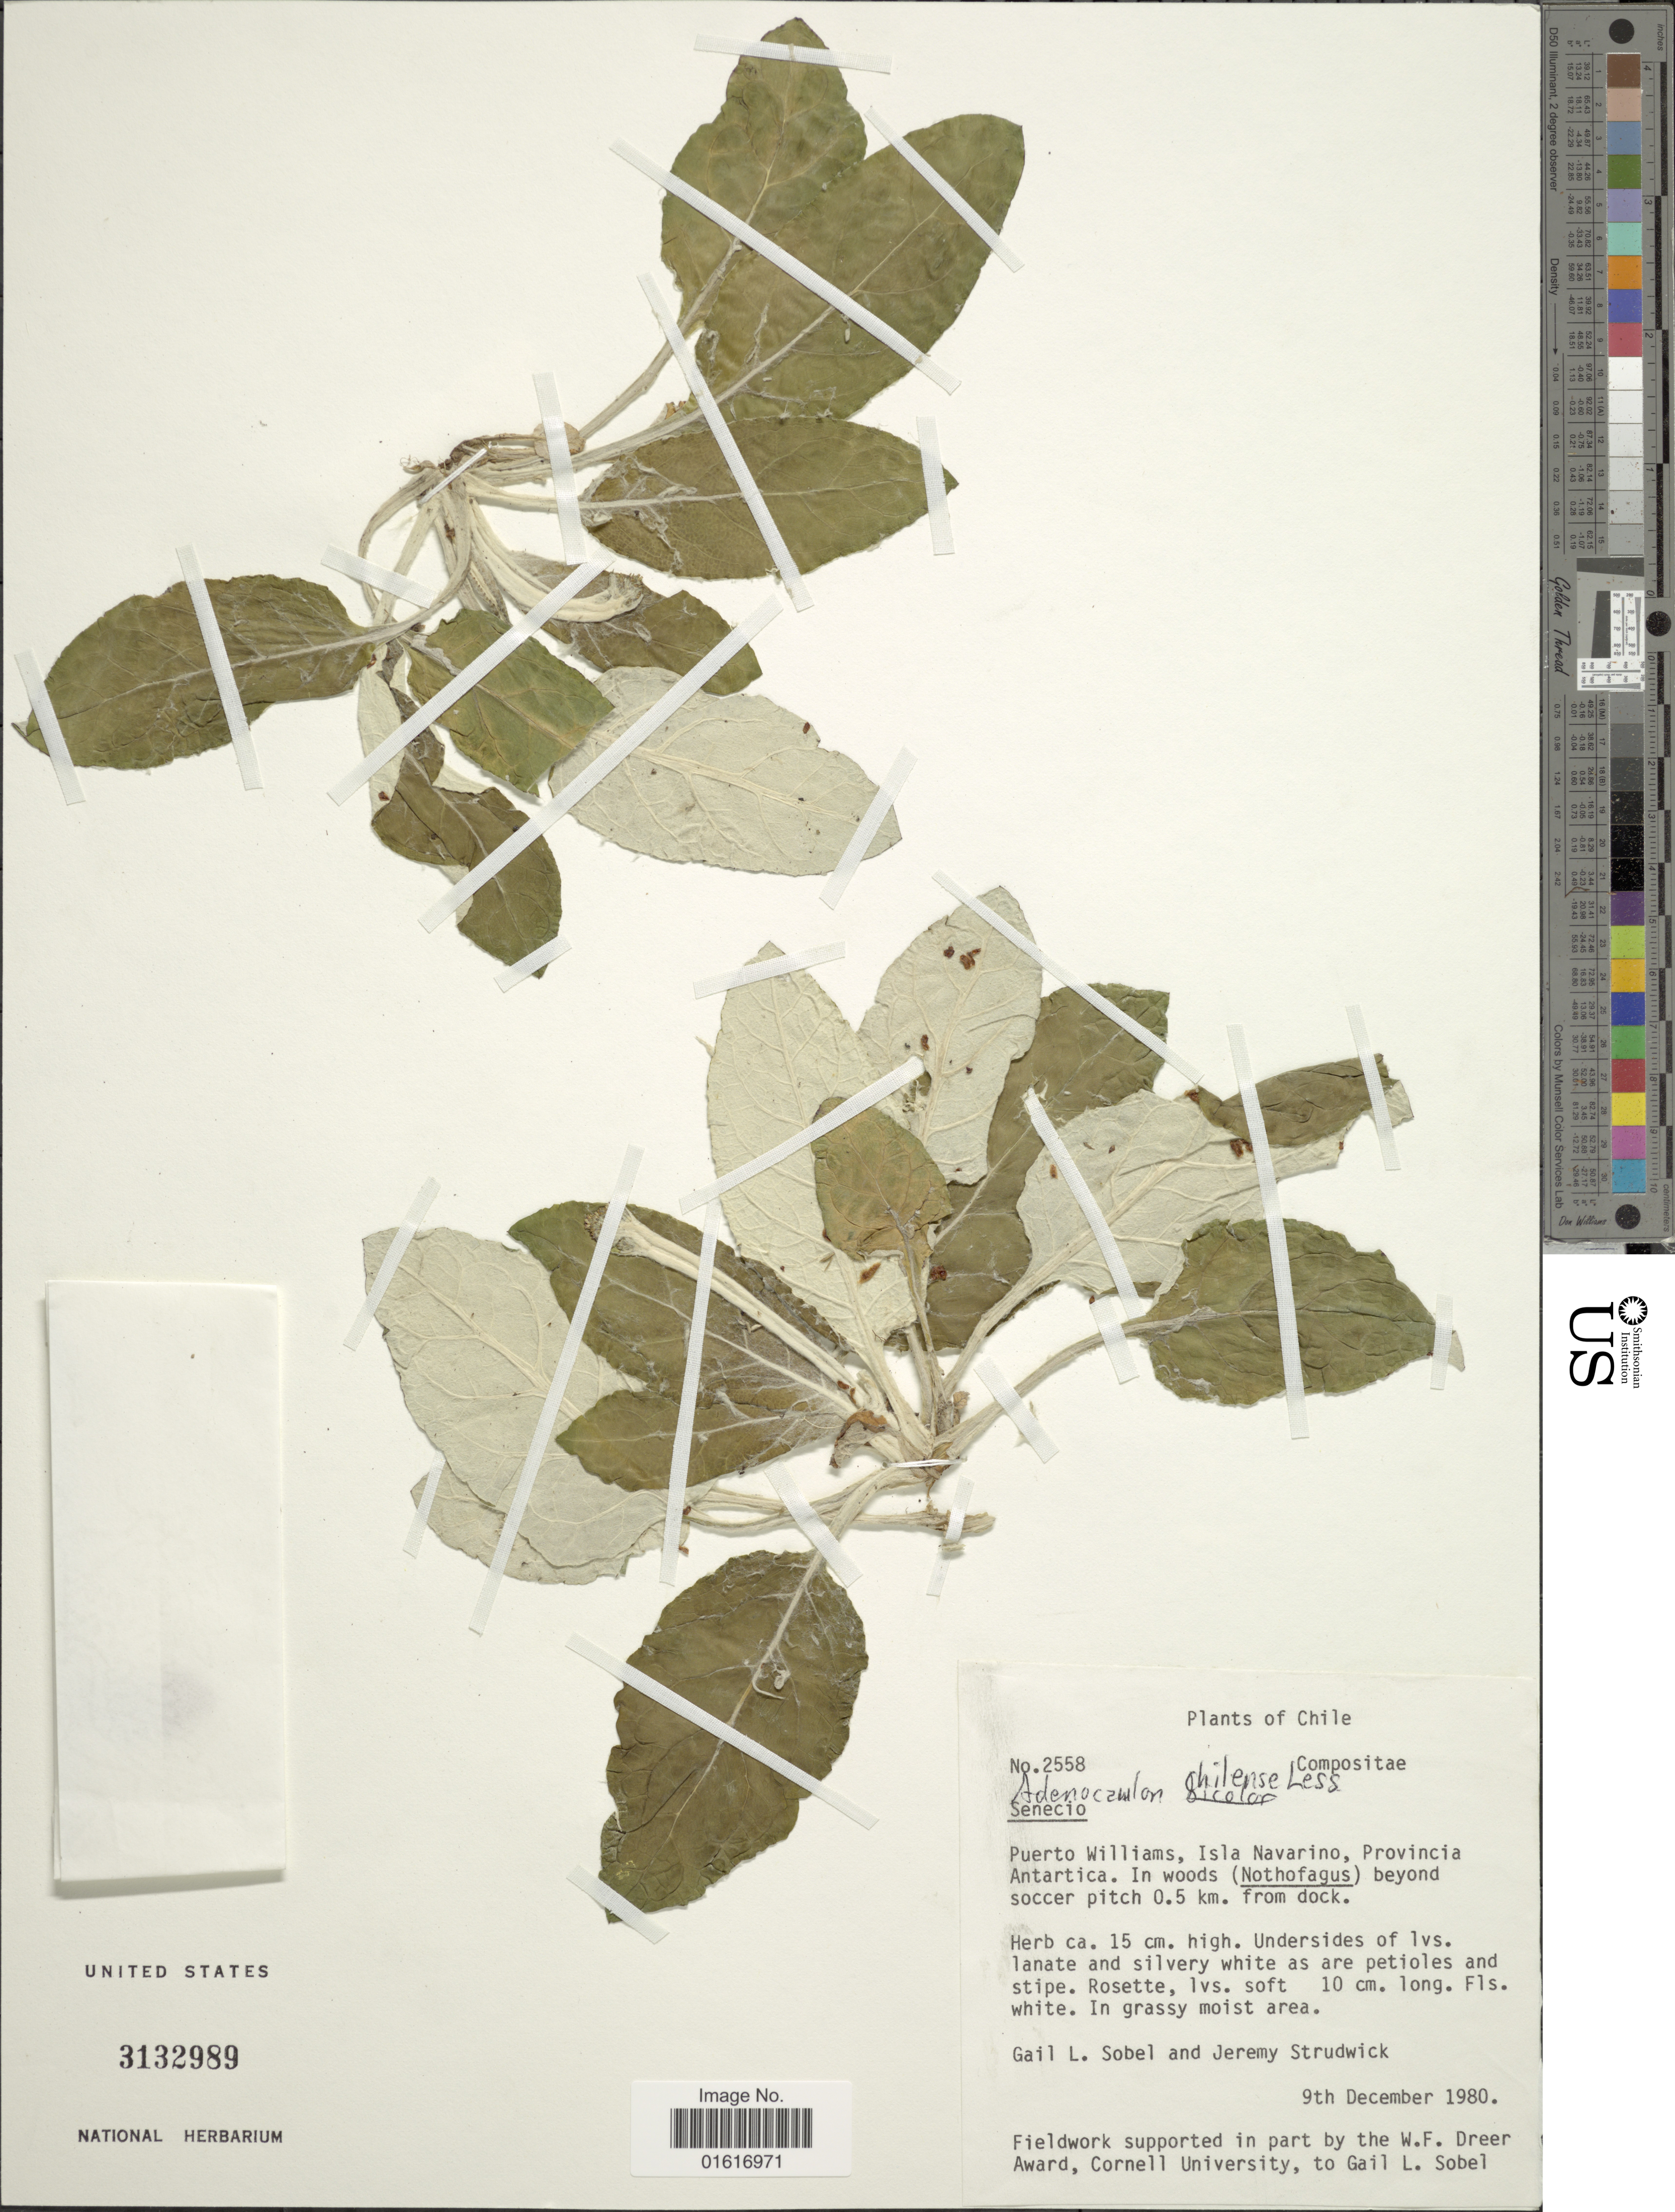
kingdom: Plantae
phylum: Tracheophyta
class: Magnoliopsida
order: Asterales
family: Asteraceae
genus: Adenocaulon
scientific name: Adenocaulon chilense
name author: Less.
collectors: G. L. Sobel & J. J. Strudwick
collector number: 2558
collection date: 1980-12-09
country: Chile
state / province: Magallanes y de la Antártica Chilena (XII)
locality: Puerto Williams, Isla Navarino, Provincia Antartica. In woods (Nothofagus) beyond soccer pitch 0.5 km. from dock.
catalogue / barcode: US 3132989